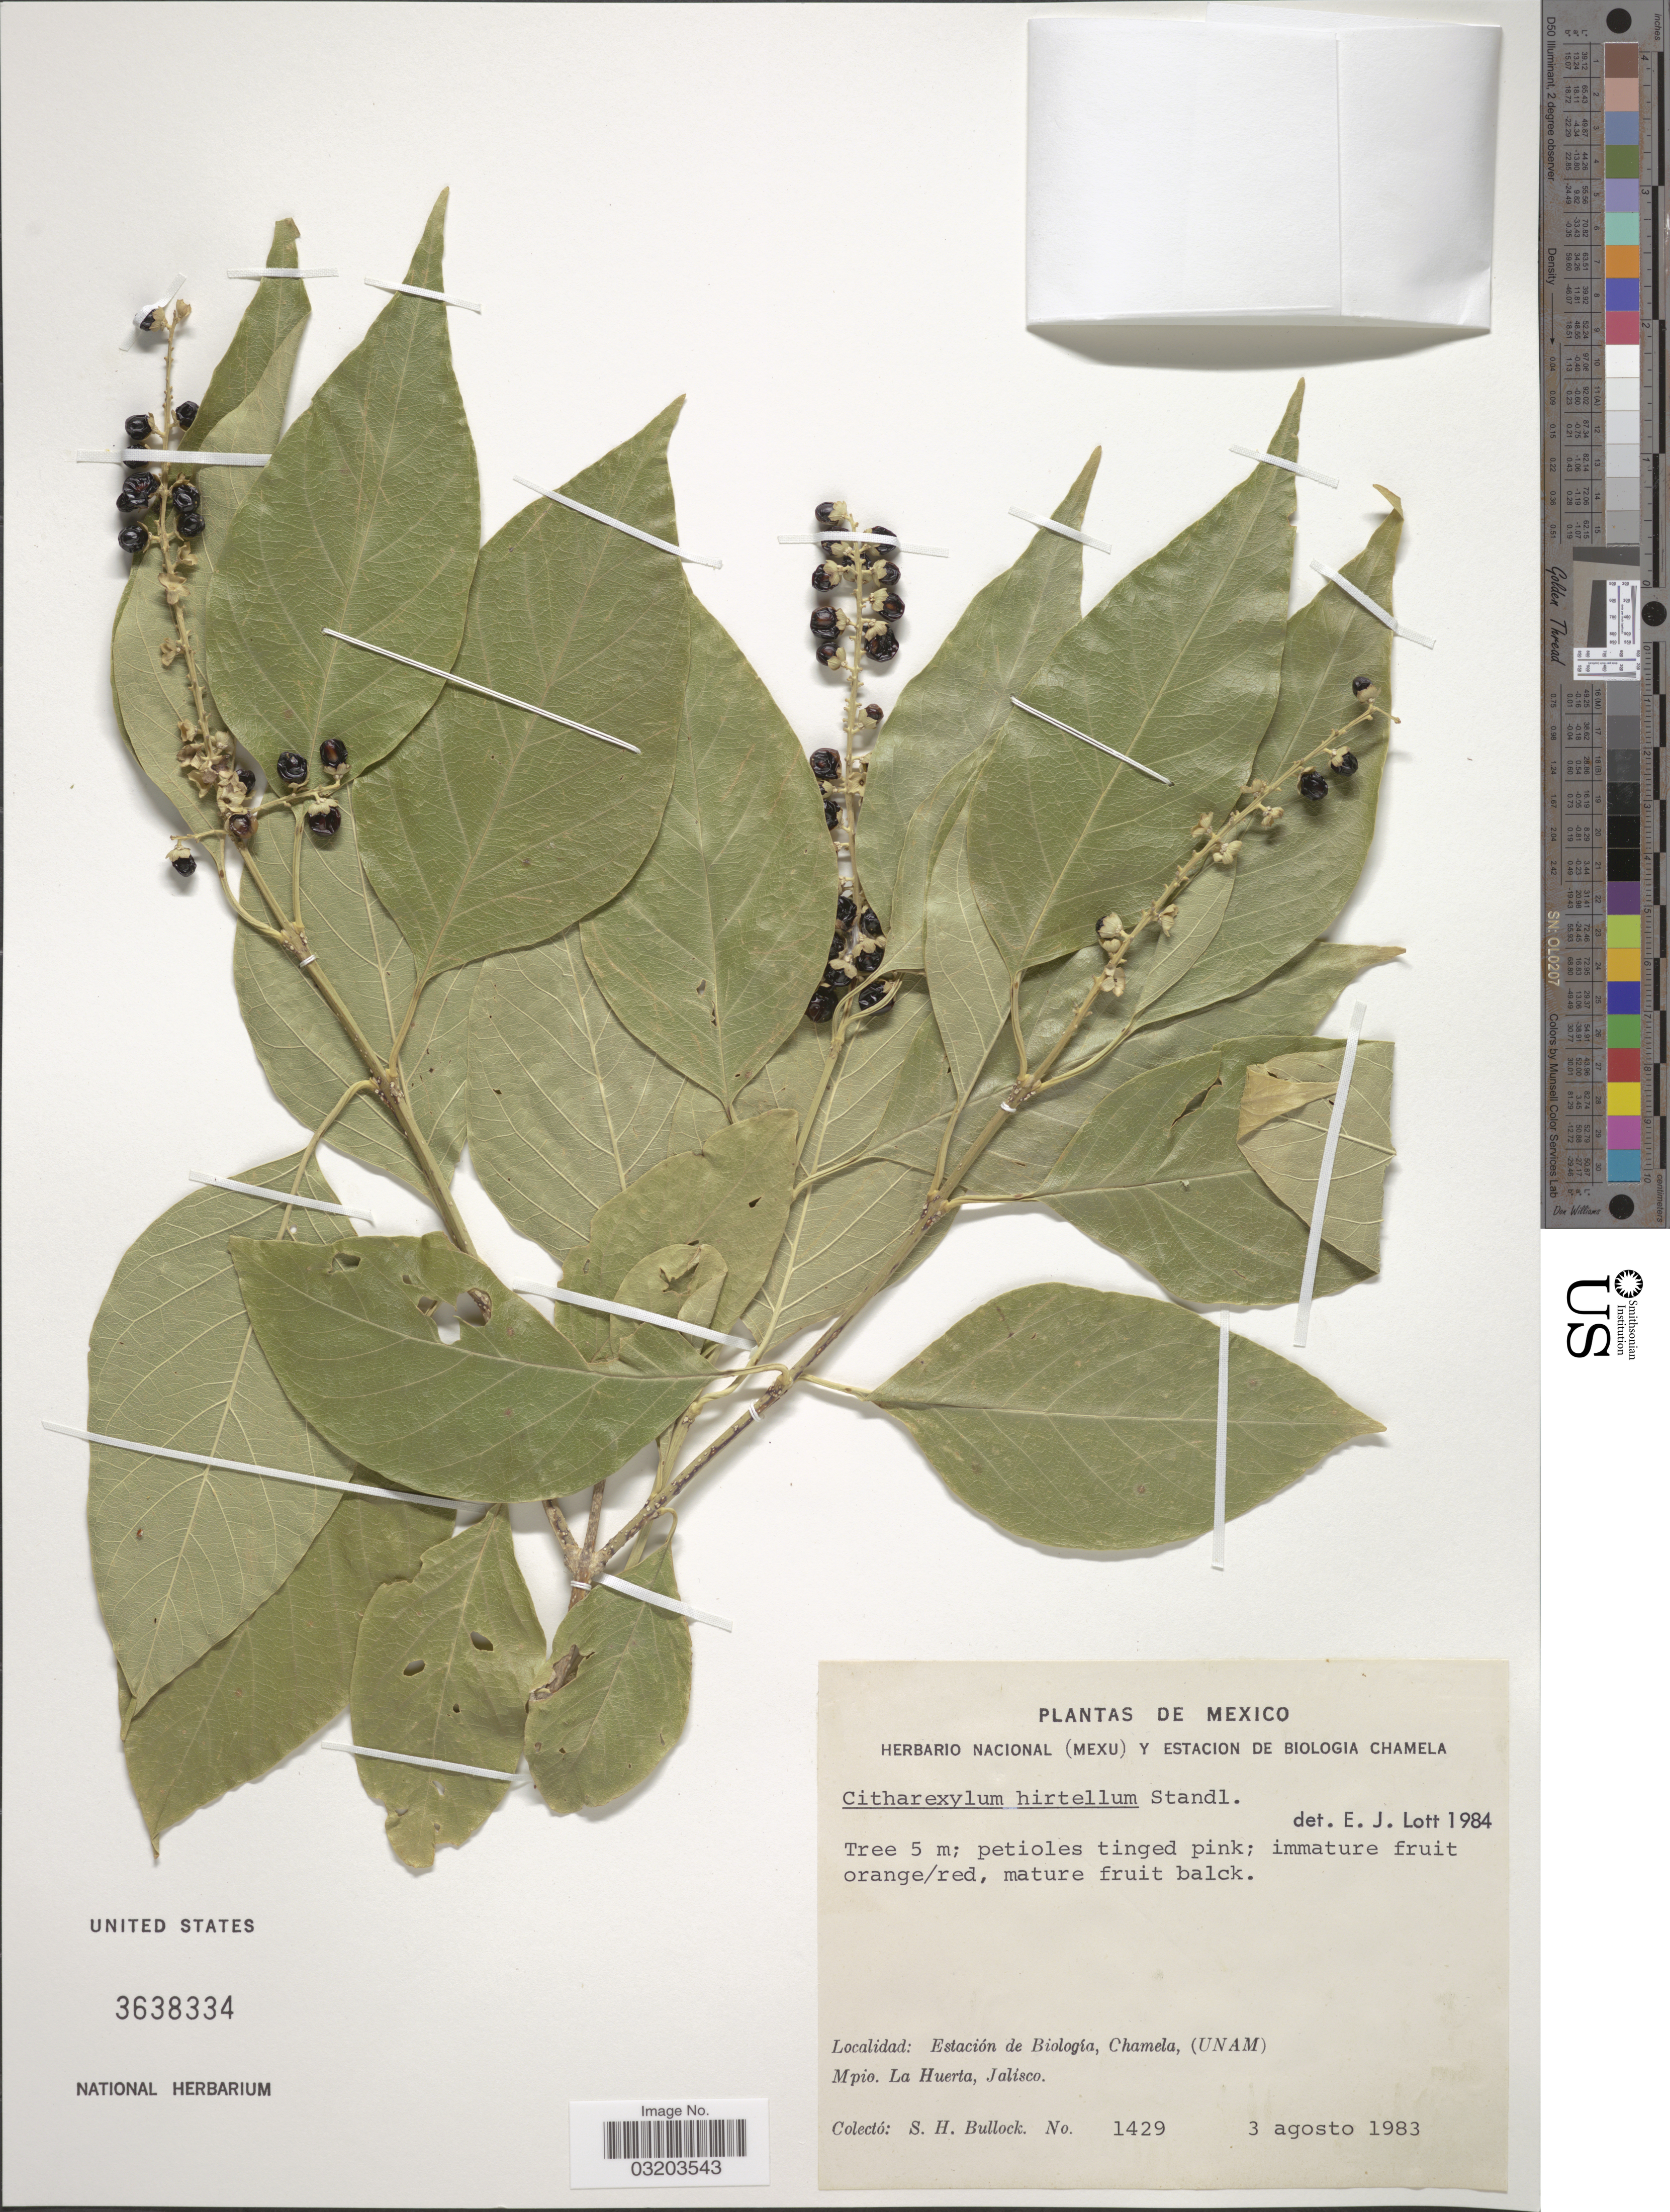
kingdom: Plantae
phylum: Tracheophyta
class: Magnoliopsida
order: Lamiales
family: Verbenaceae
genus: Citharexylum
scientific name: Citharexylum cooperi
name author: Standl.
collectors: S. H. Bullock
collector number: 1429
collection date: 1983-08-03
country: Mexico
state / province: Jalisco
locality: Estación de Biología, Chamela, (UNAM). Mpio. La Huerta.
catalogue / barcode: US 3638334